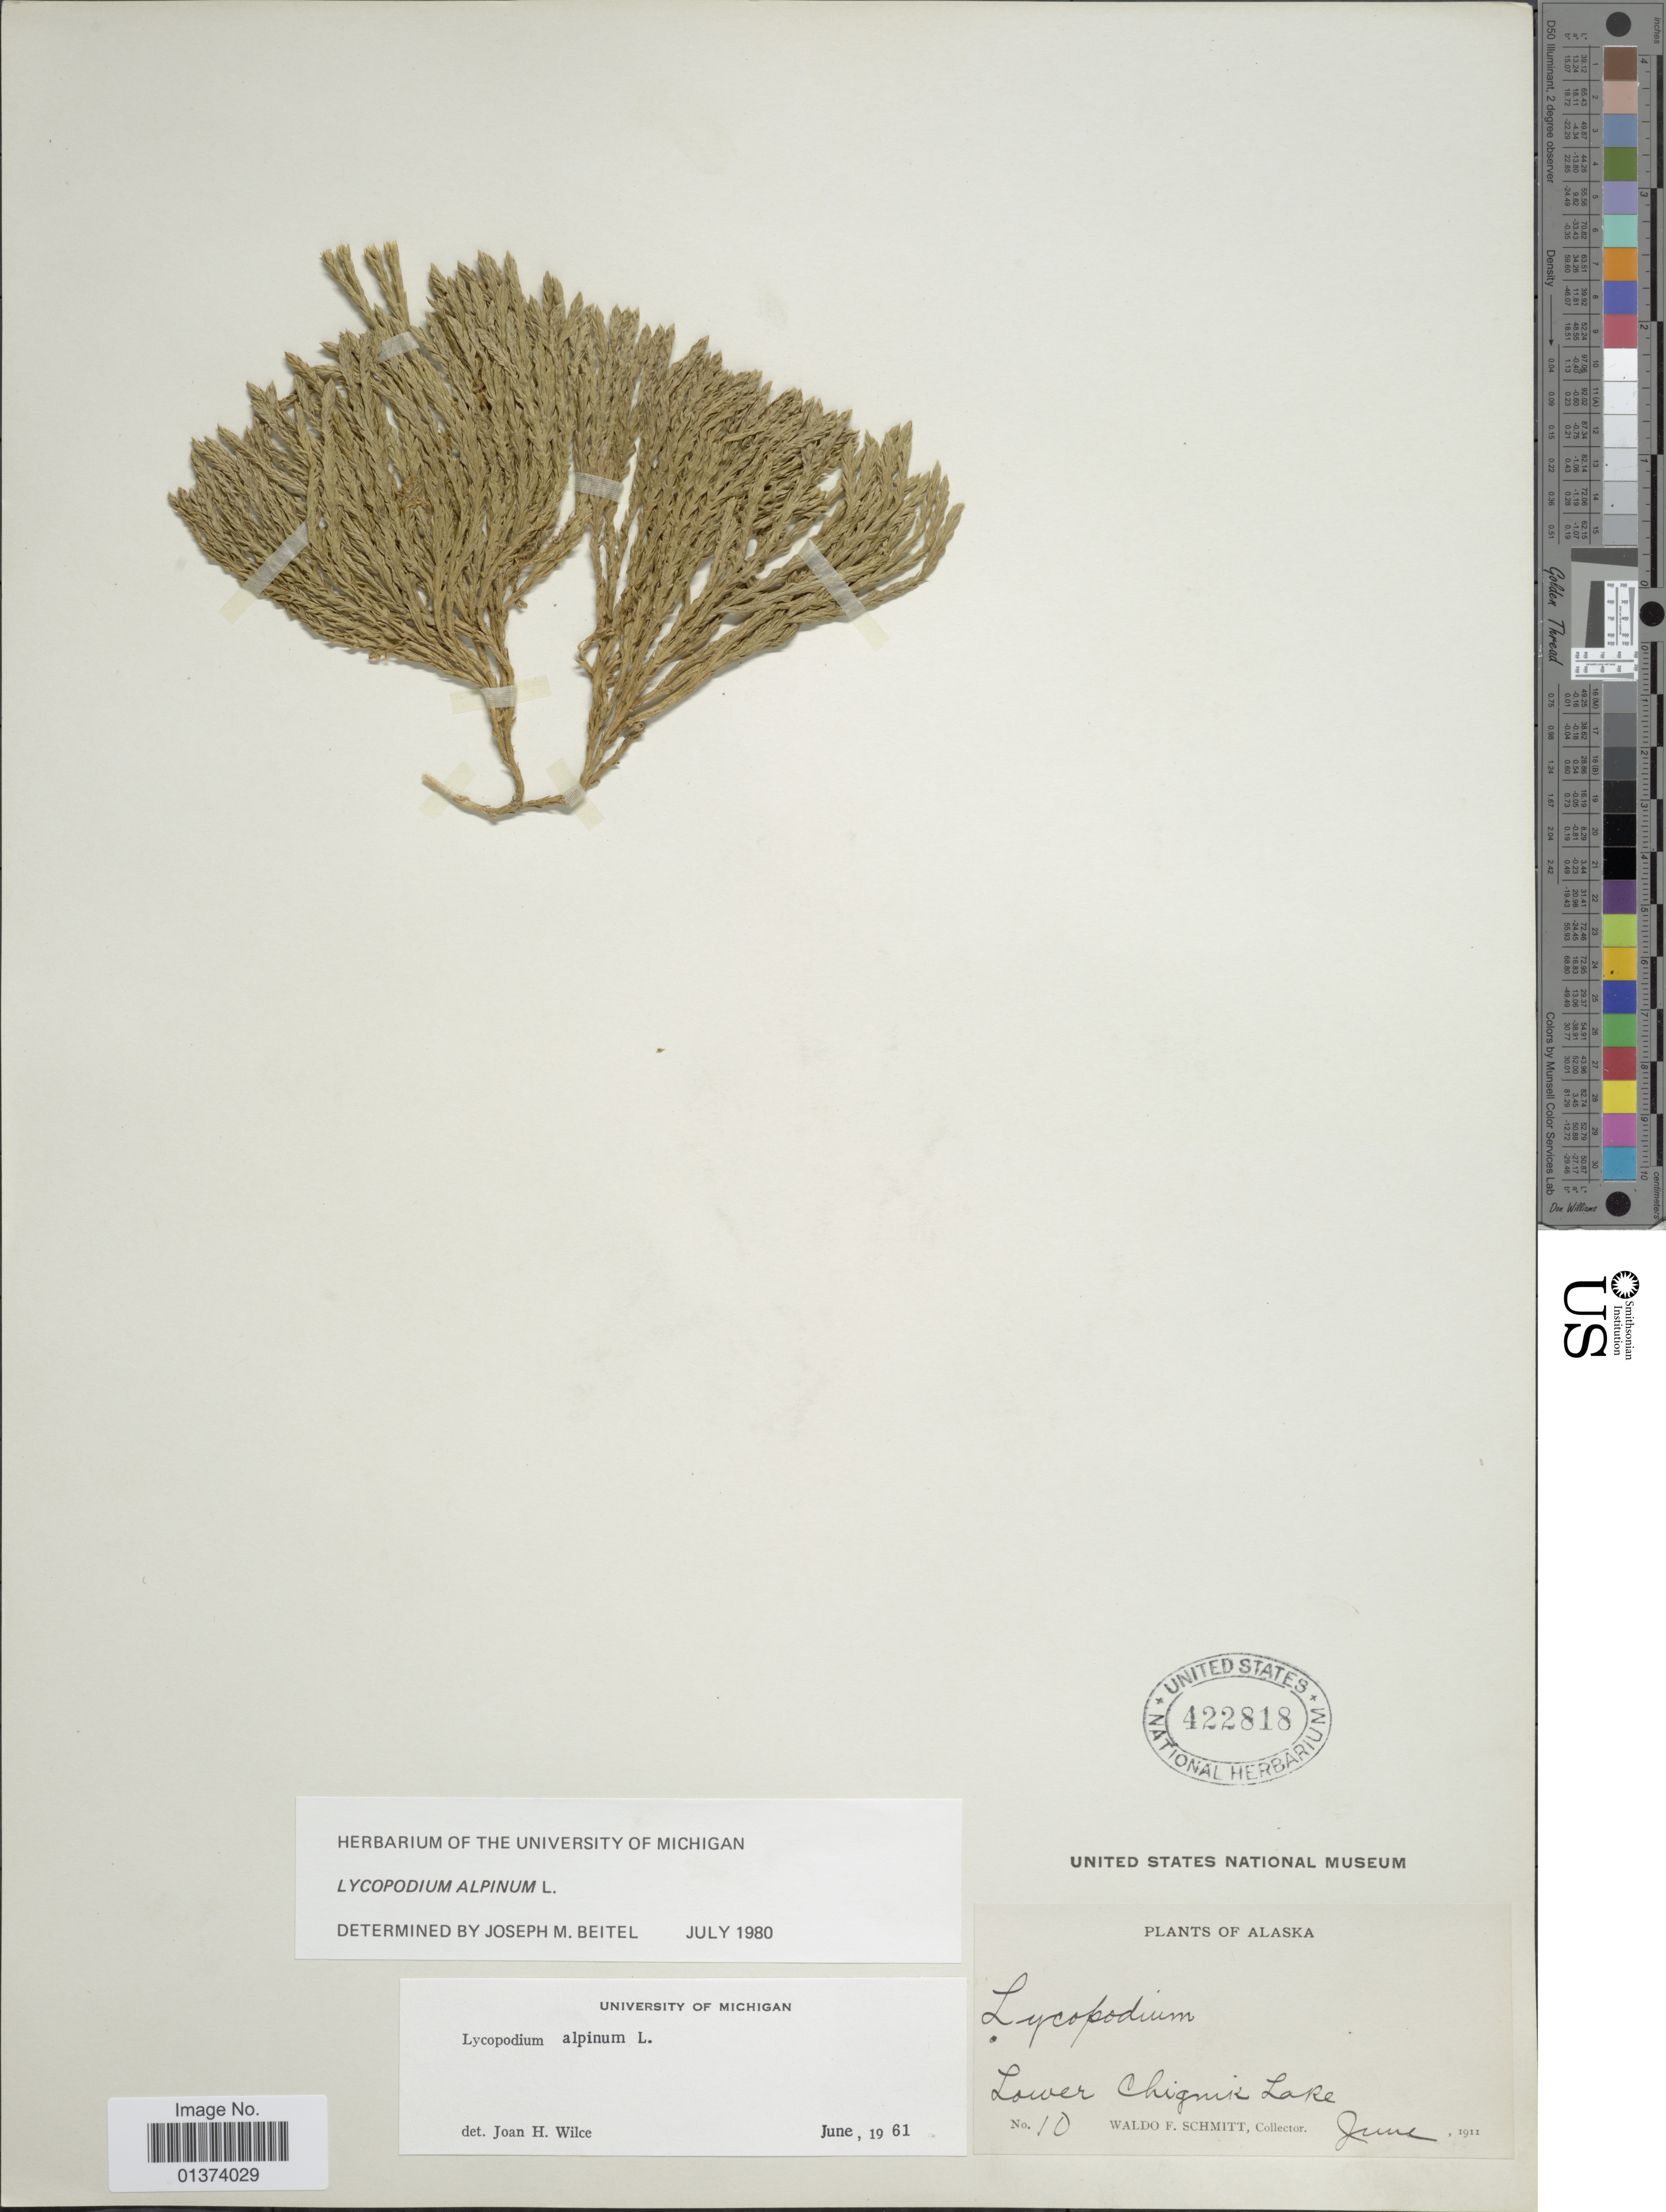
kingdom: Plantae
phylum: Tracheophyta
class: Lycopodiopsida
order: Lycopodiales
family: Lycopodiaceae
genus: Diphasiastrum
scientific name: Diphasiastrum alpinum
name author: (L.) Holub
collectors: W. F. Schmitt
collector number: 10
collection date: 1911-06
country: United States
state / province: Alaska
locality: Lower Chignik Lake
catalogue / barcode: US 422818